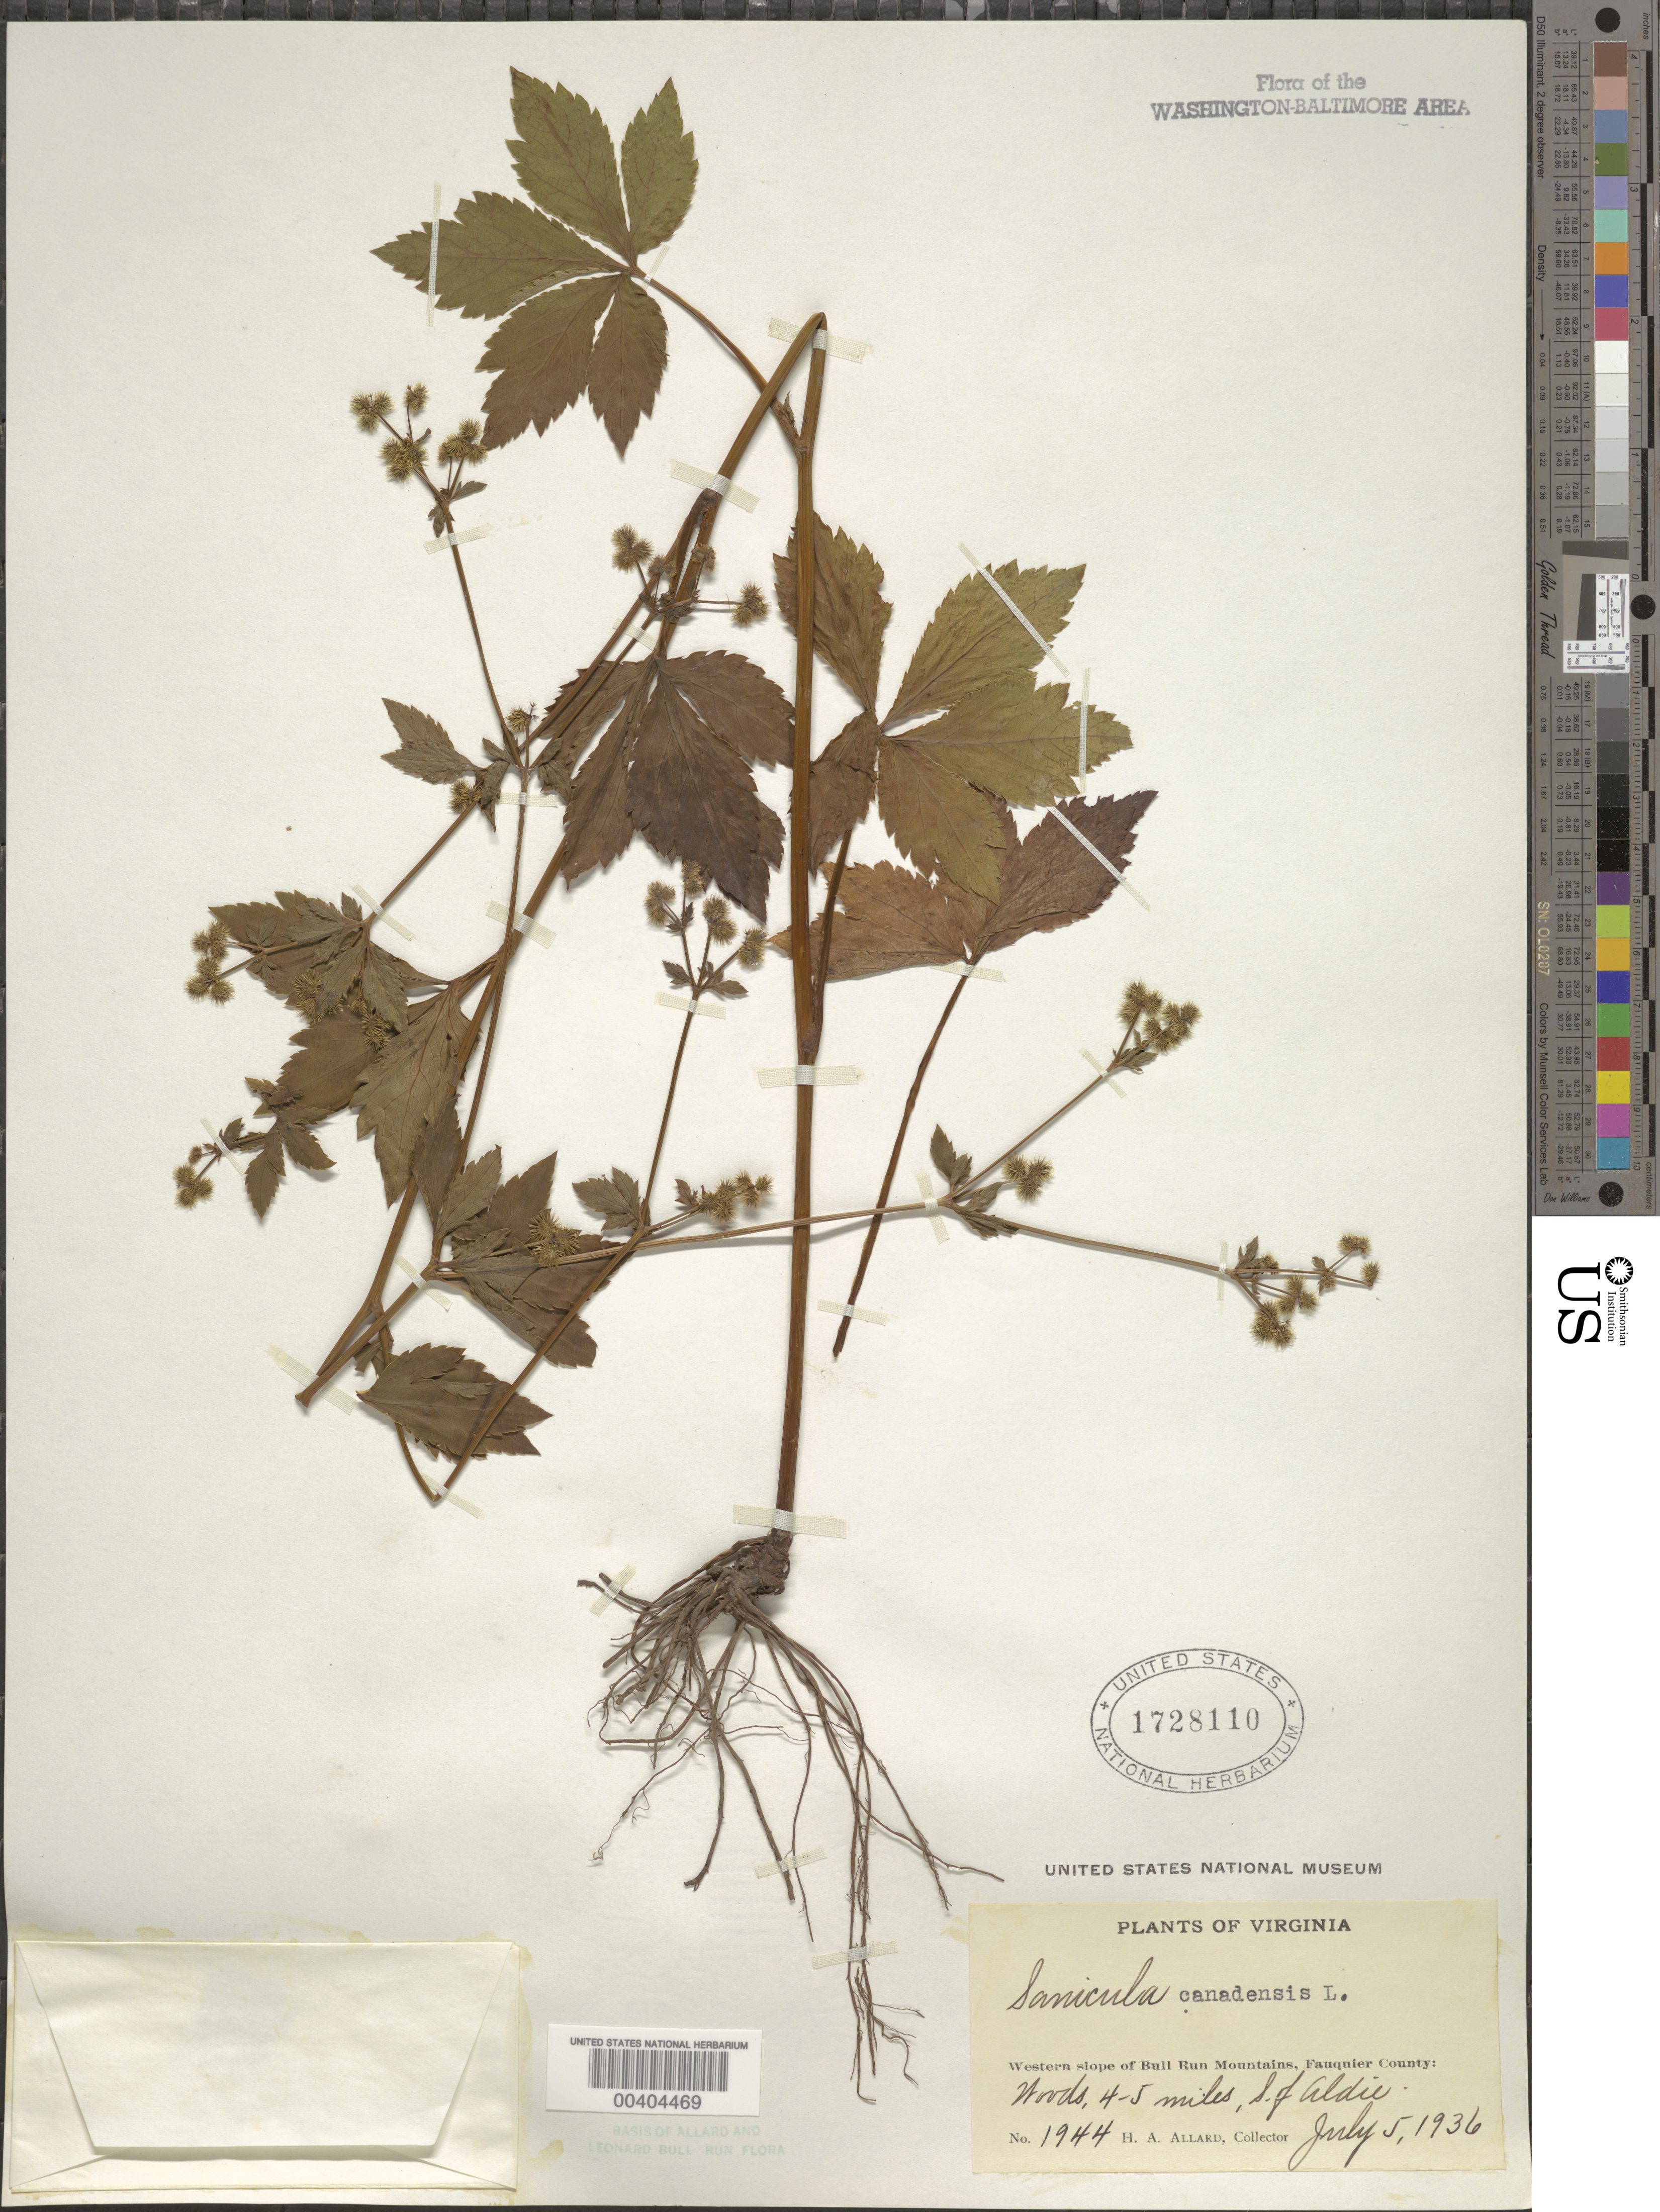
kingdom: Plantae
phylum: Tracheophyta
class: Magnoliopsida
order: Apiales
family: Apiaceae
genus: Sanicula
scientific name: Sanicula canadensis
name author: L.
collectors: H. A. Allard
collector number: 1944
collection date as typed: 05 Jul 1936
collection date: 1936-07-05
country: United States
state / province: Virginia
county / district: Fauquier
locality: South of Aldie, western slope of Bull Run Mountains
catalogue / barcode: US 1728110